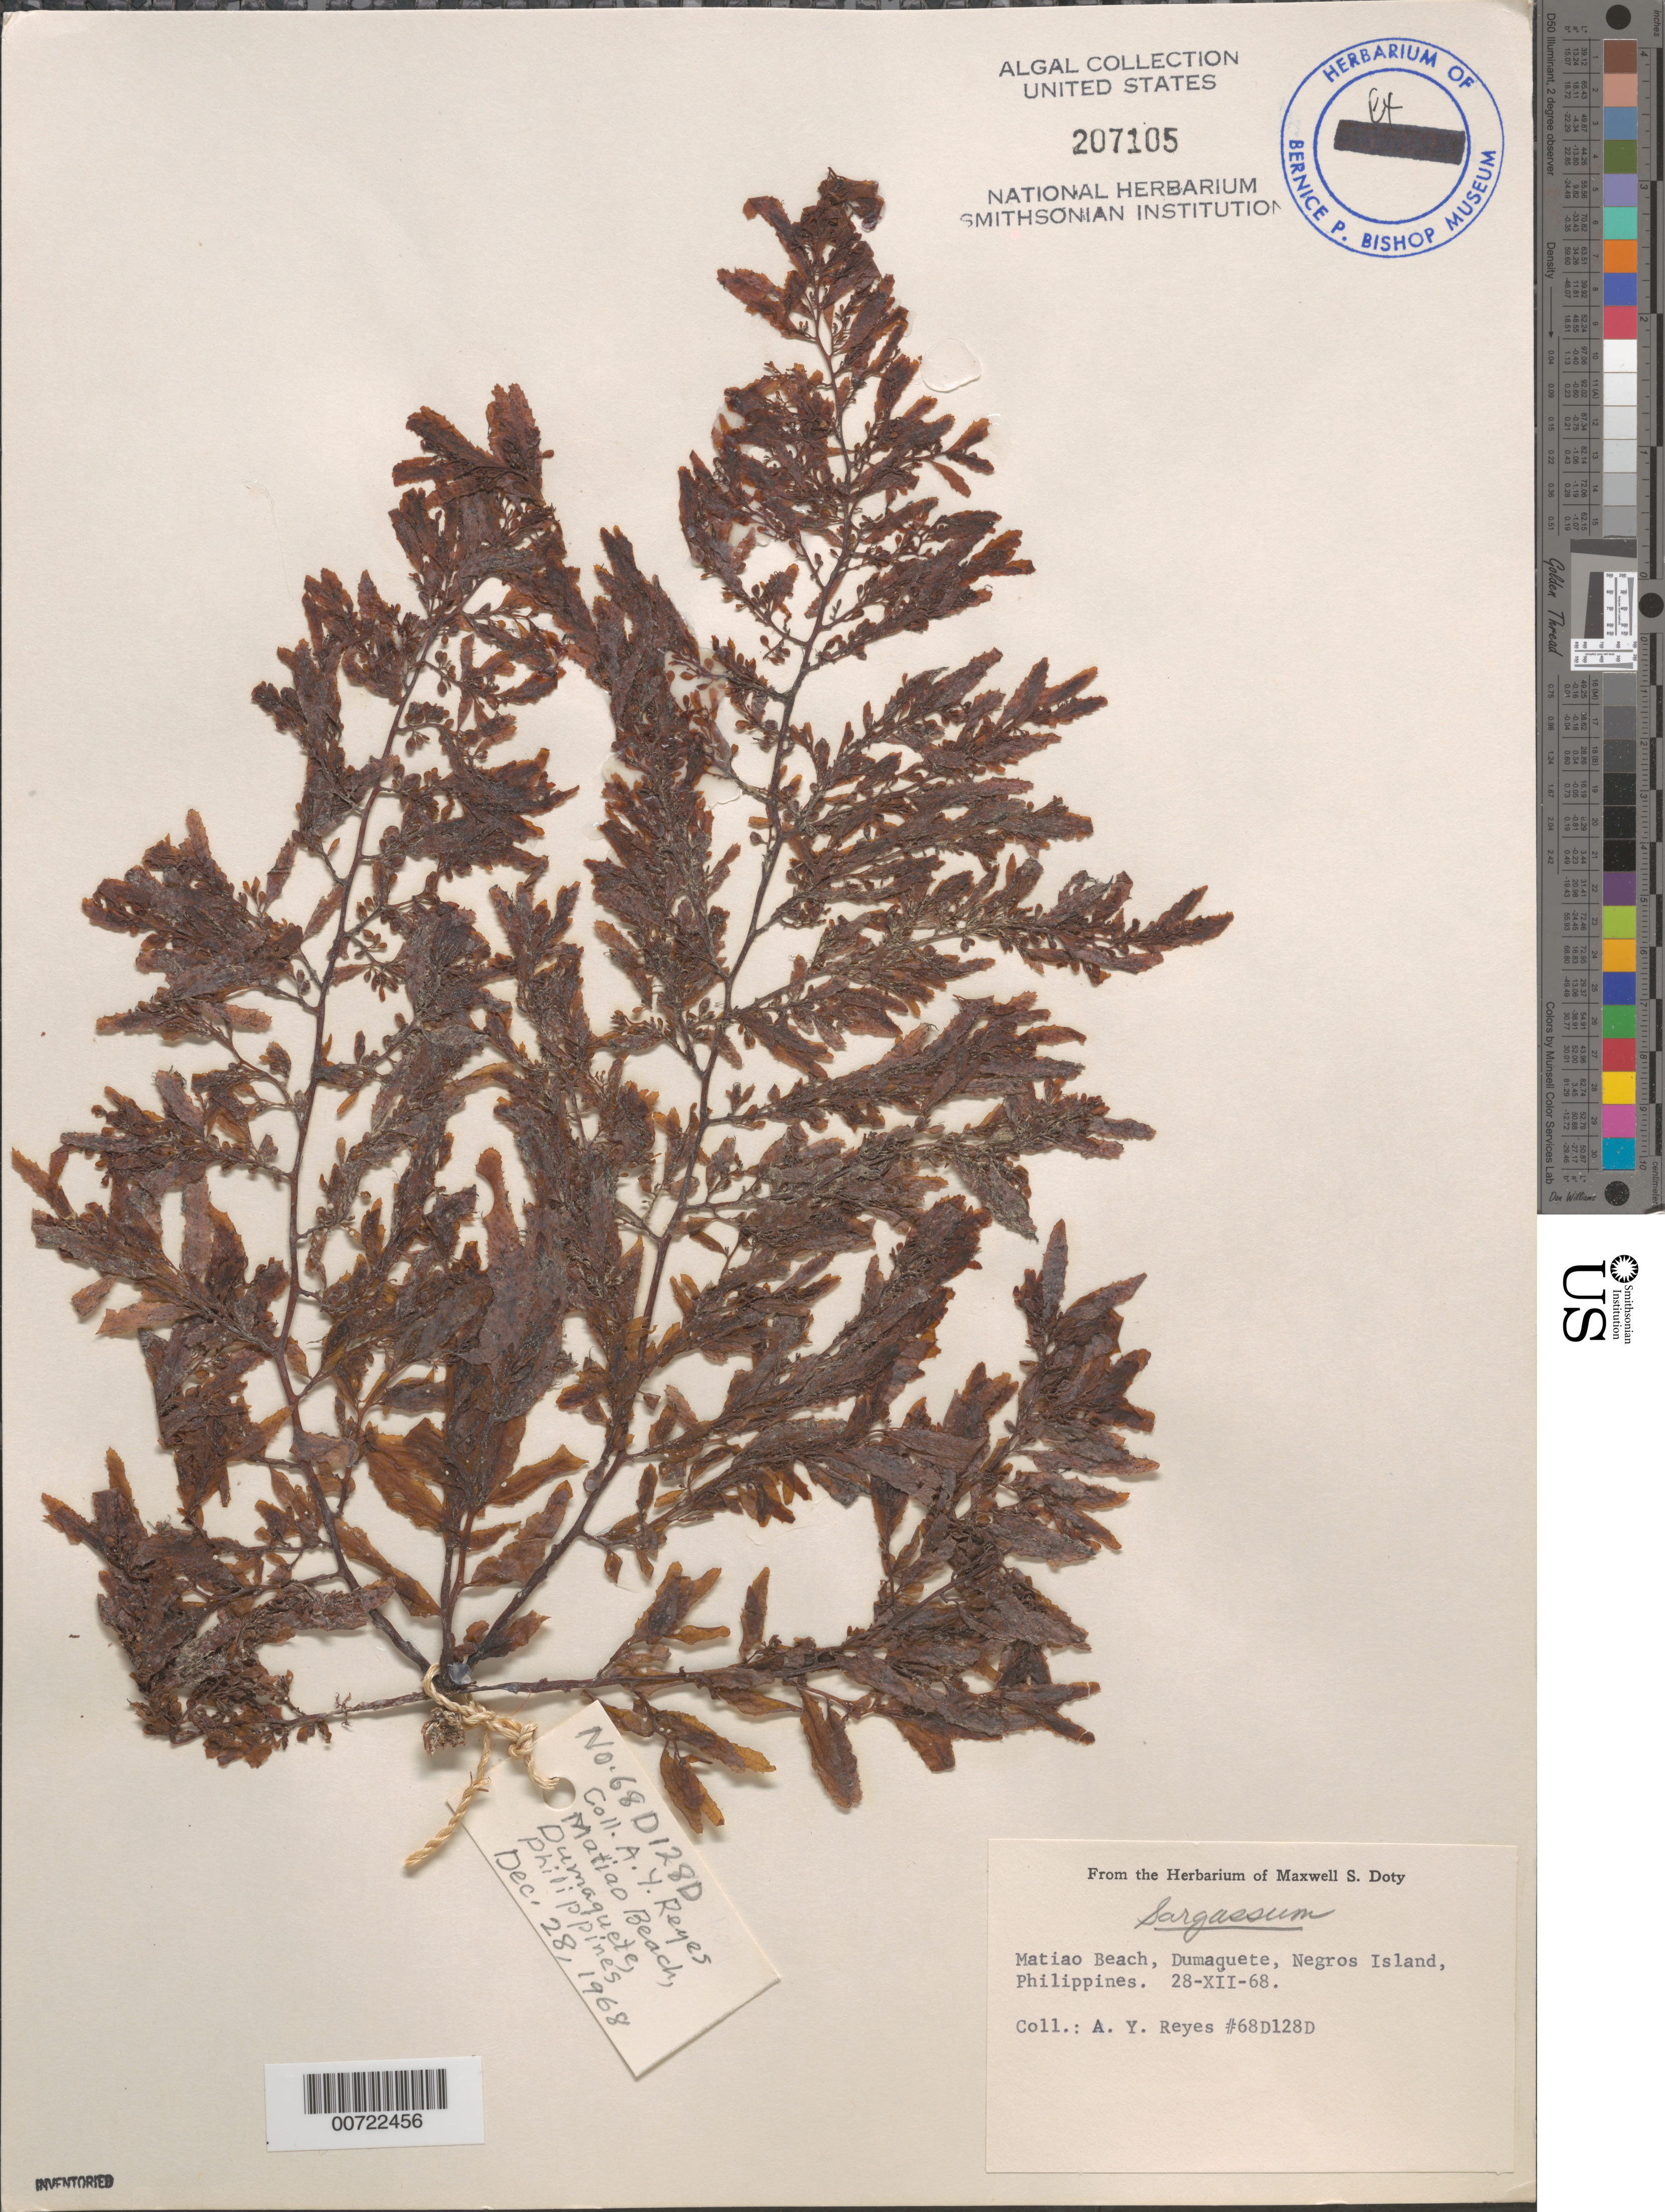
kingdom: Chromista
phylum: Ochrophyta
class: Phaeophyceae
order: Fucales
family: Sargassaceae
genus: Sargassum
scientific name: Sargassum sp.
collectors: A. Reyes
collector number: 68D128D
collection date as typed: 28 Dec 1968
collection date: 1968-12-28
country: Philippines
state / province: Central Visayas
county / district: Negros Oriental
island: Negros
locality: Matiao Beach, Dumaguete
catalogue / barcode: US 207105